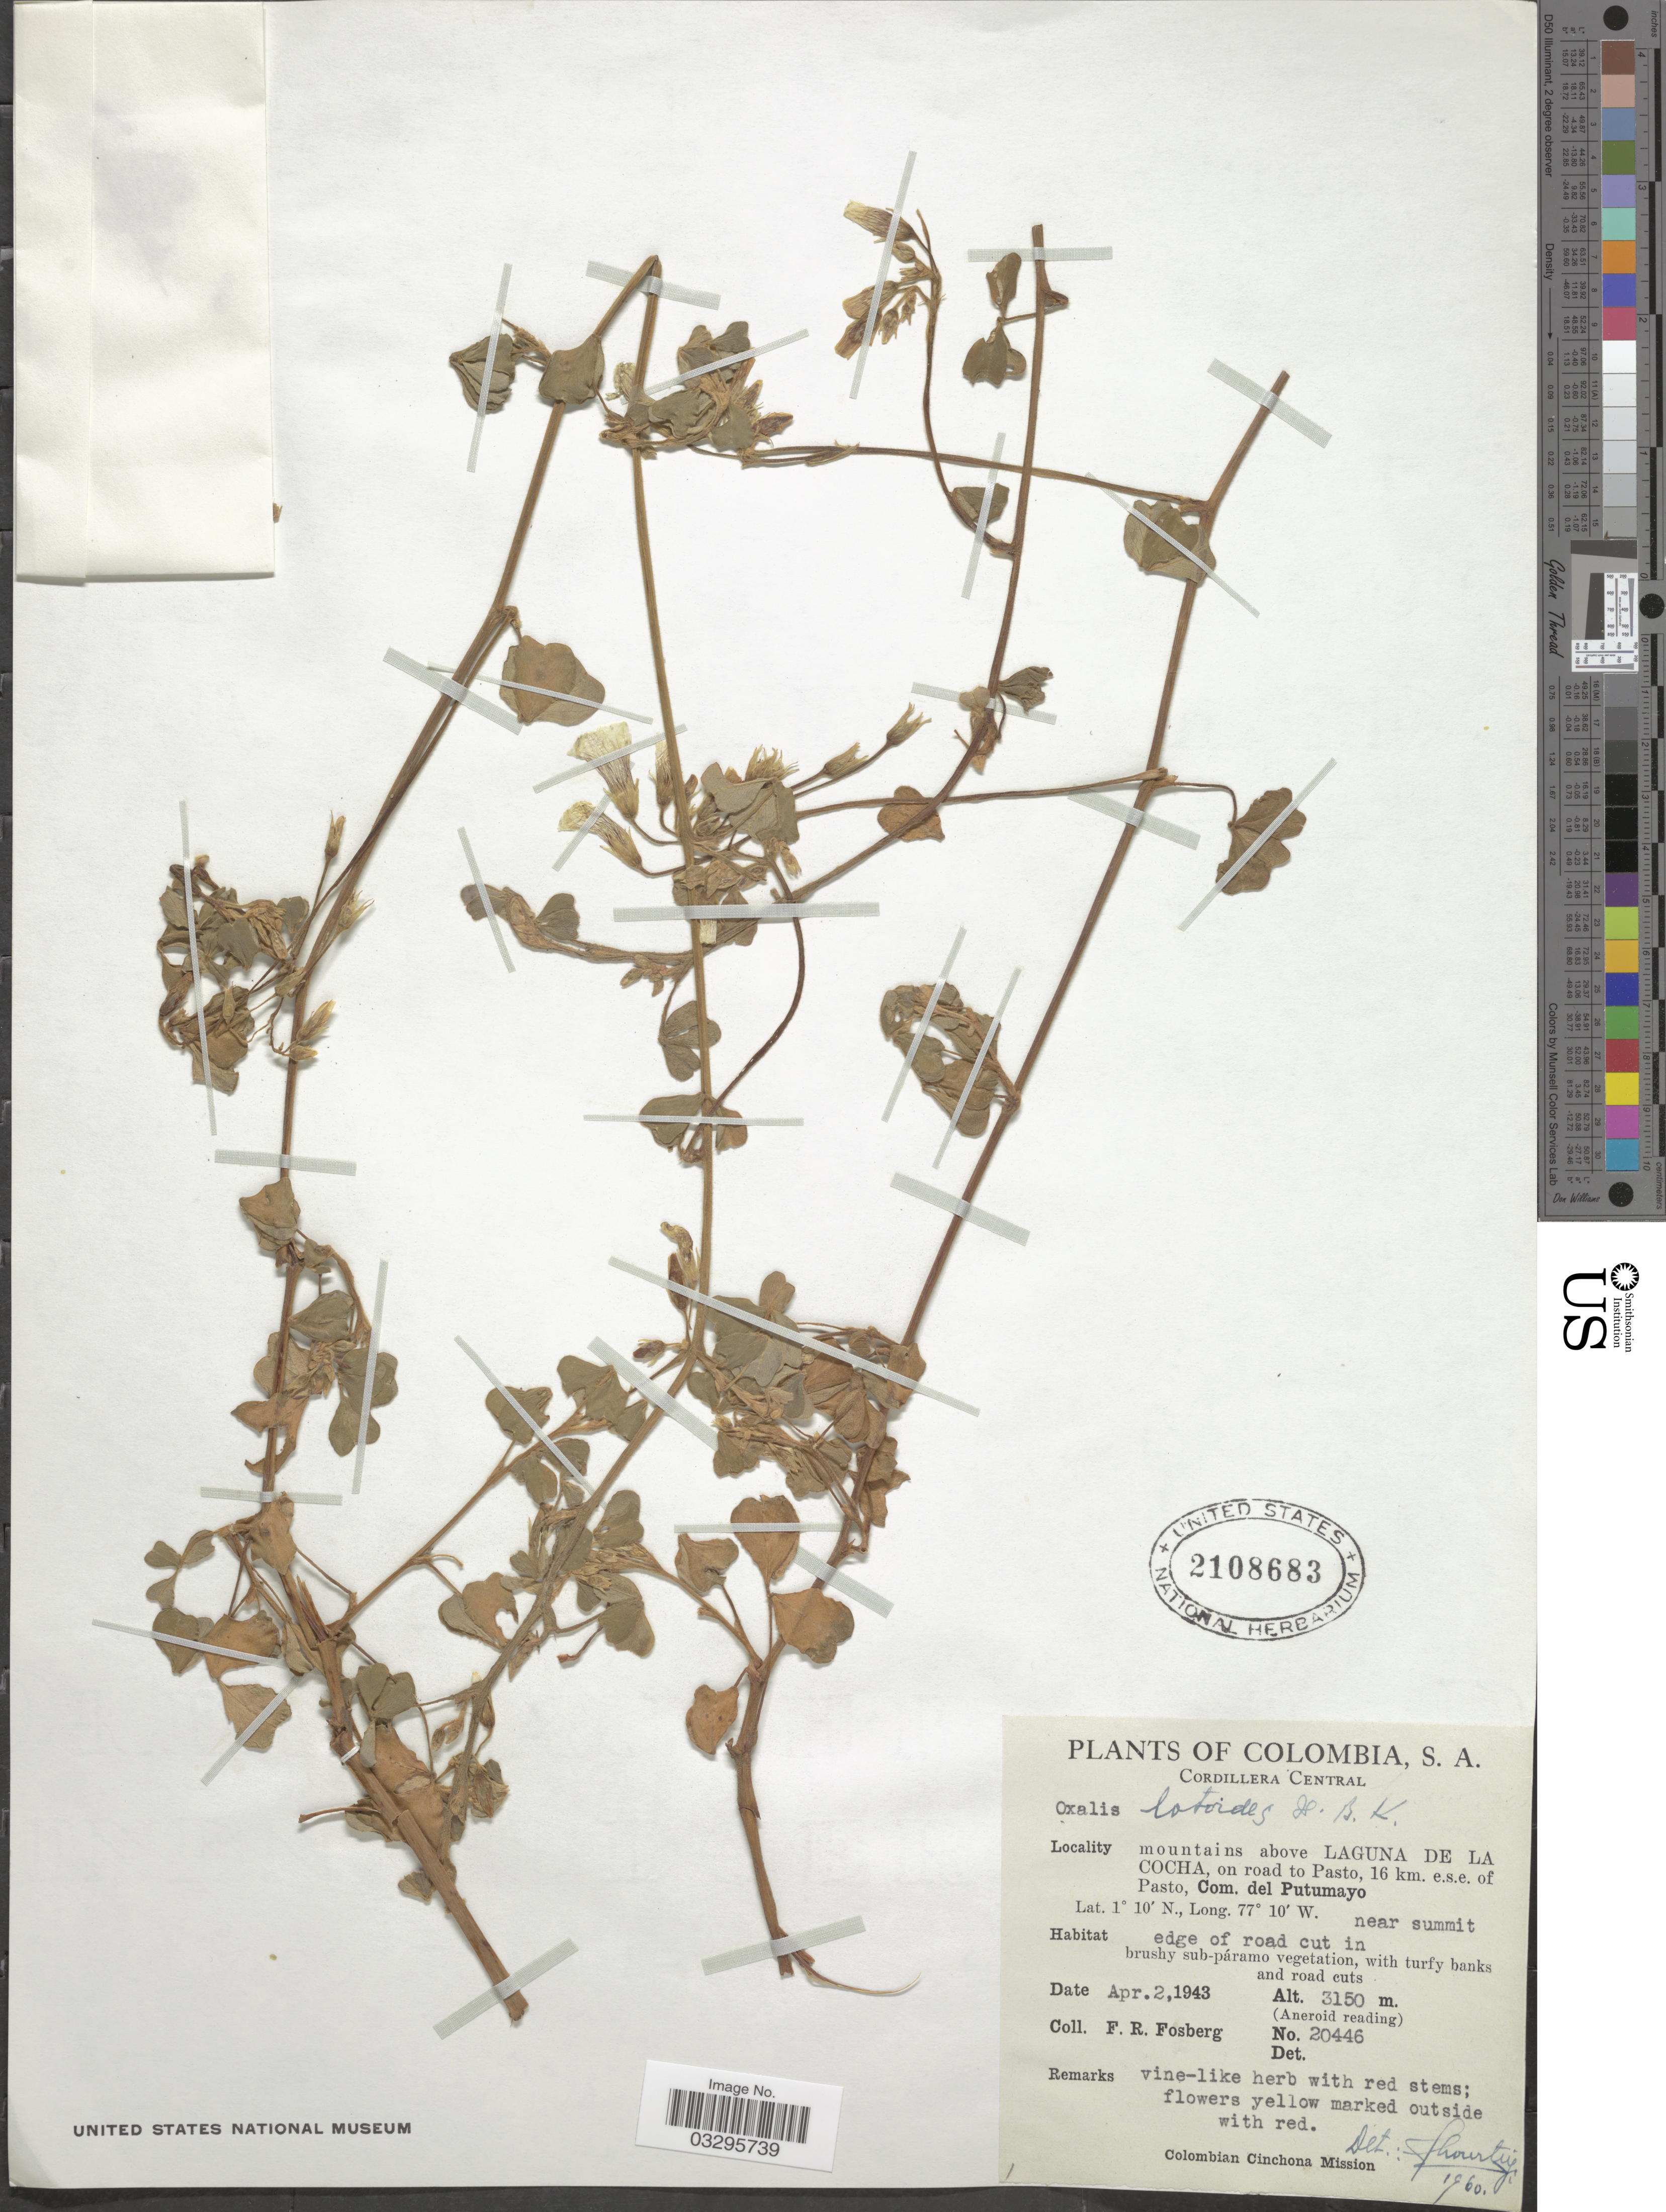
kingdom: Plantae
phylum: Tracheophyta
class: Magnoliopsida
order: Oxalidales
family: Oxalidaceae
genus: Oxalis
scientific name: Oxalis lotoides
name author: Kunth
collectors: F. R. Fosberg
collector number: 20446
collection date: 1943-04-02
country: Colombia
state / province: Putumayo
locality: Cordillera Central, mountains above Laguna de La Cocha, on road to Pasto, 16 km. e.s.e. of Pasto, Com. del Putumayo.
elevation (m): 3150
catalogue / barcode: US 2108683